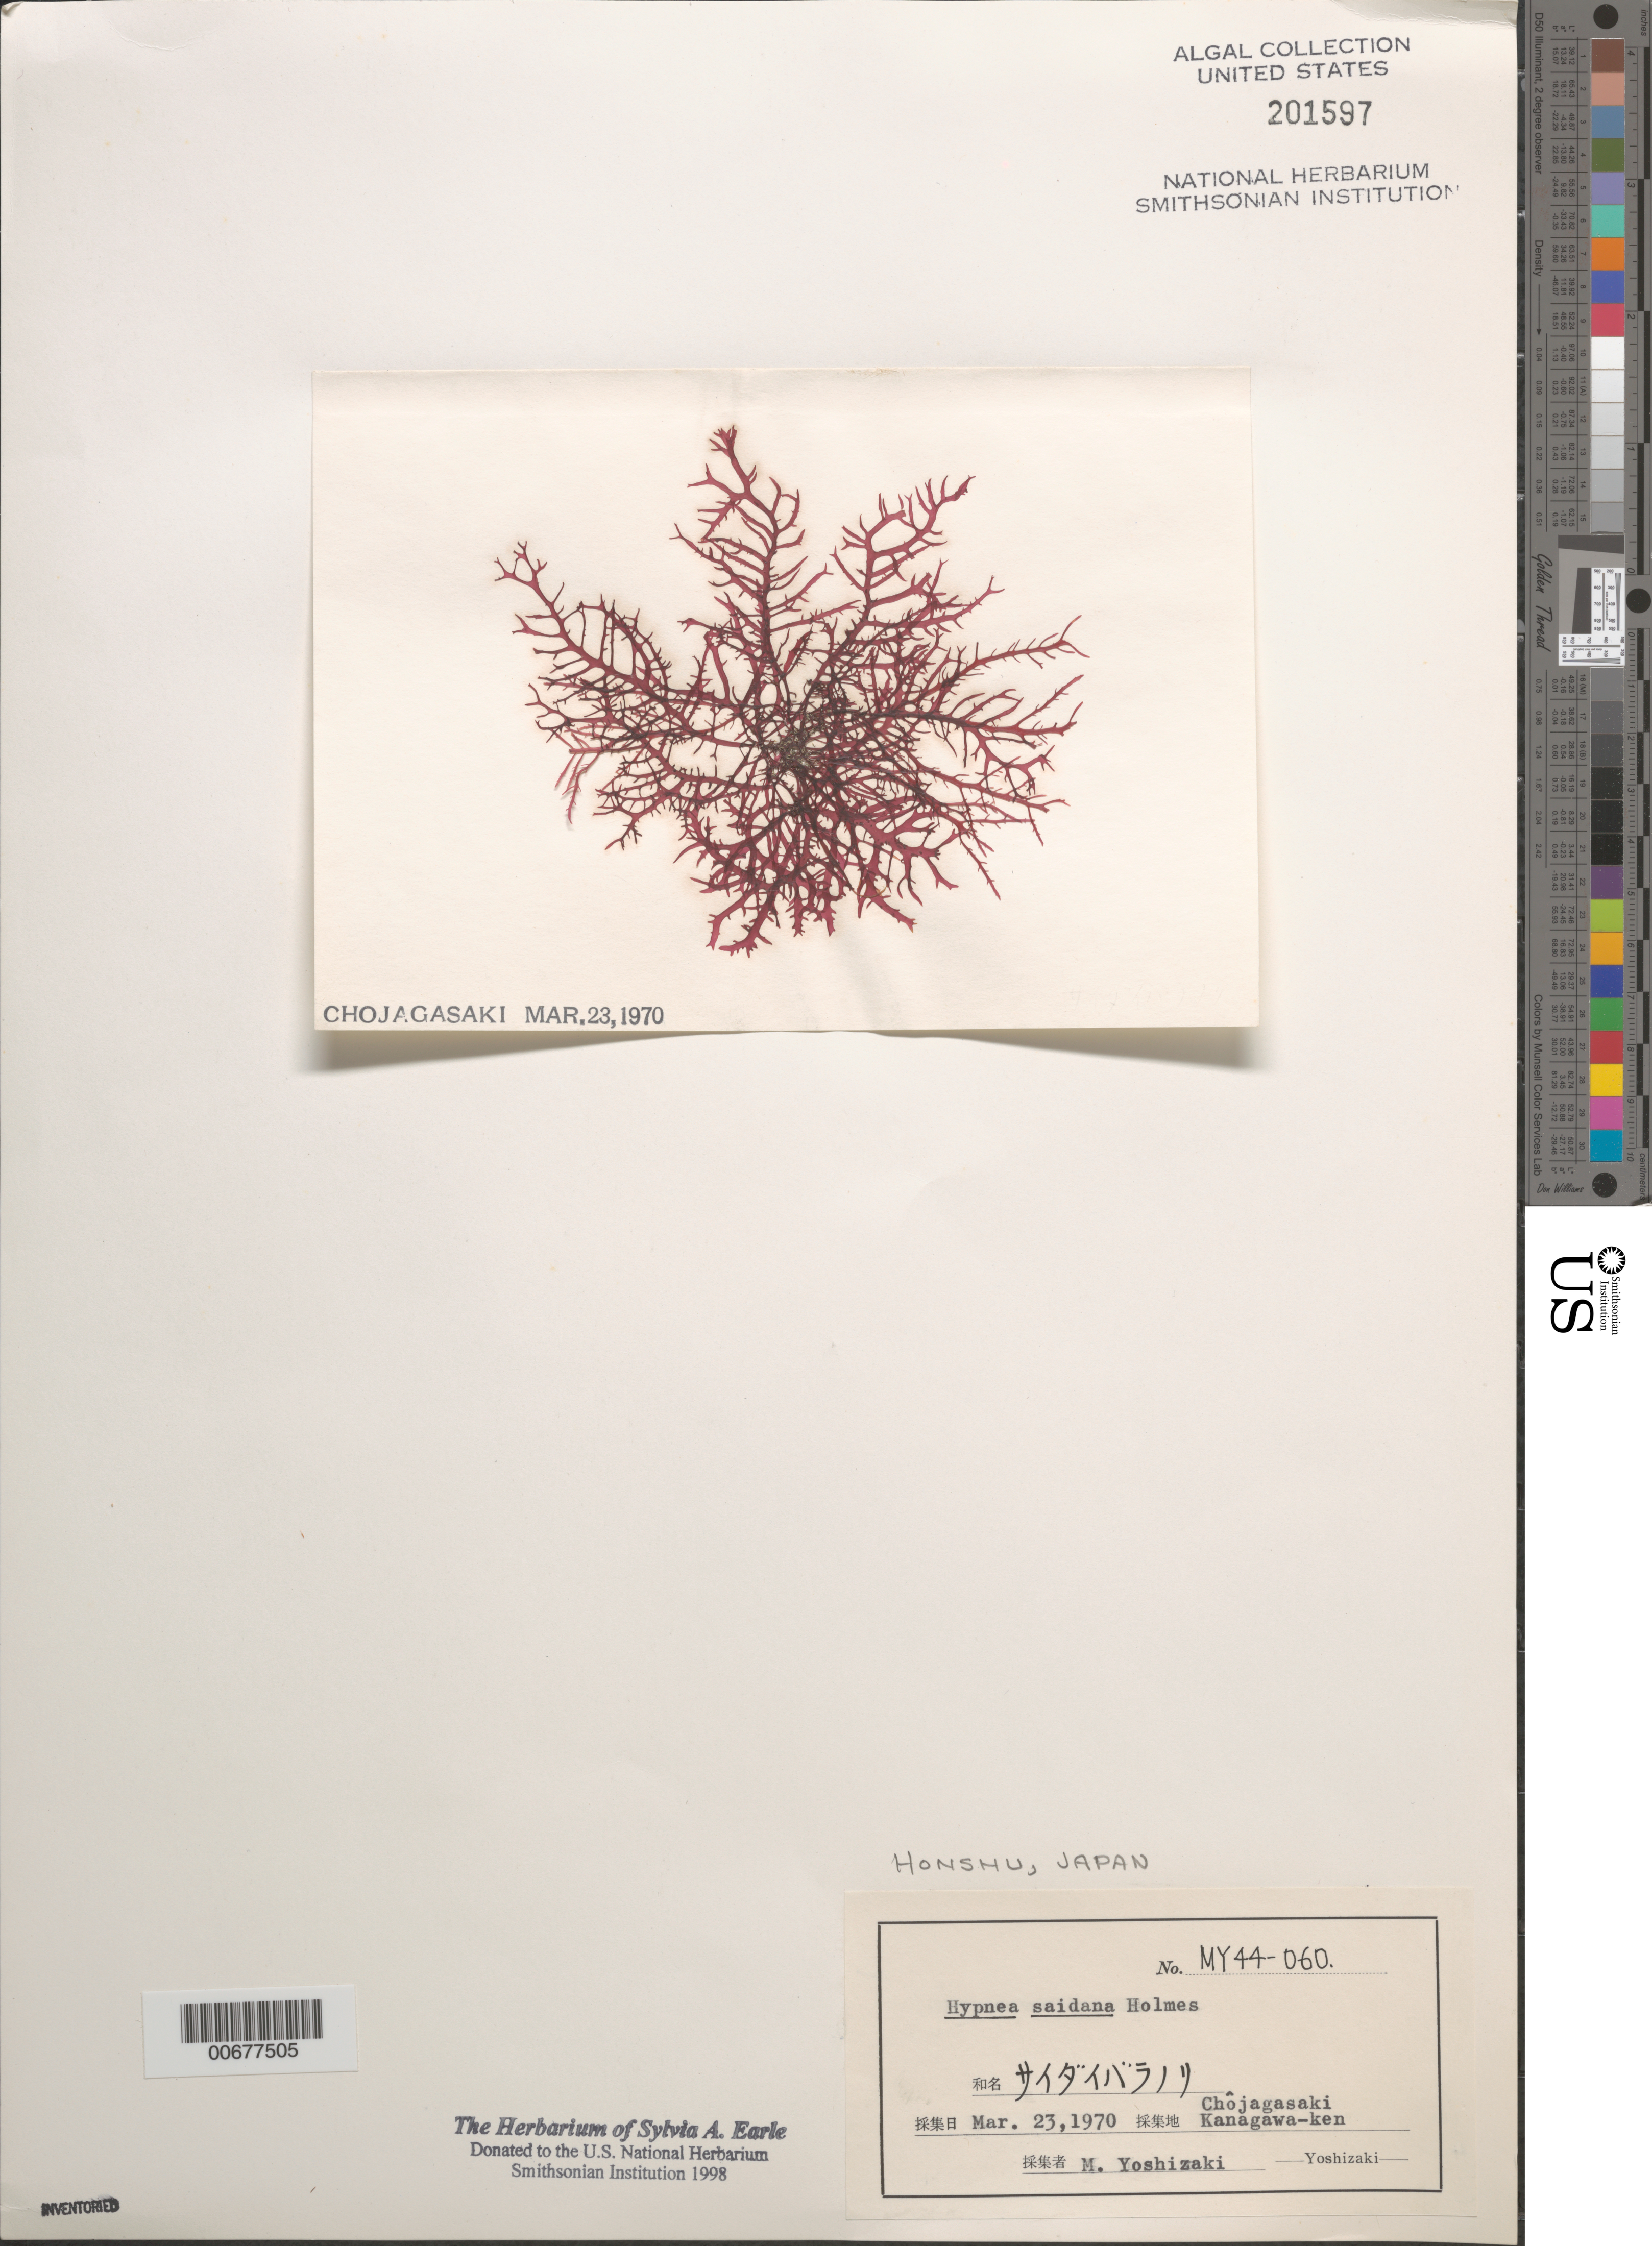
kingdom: Plantae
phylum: Rhodophyta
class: Florideophyceae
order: Gigartinales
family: Cystocloniaceae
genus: Calliblepharis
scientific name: Calliblepharis saidana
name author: (E.M. Holmes) M.Y.Yang & M.S. Kim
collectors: M. Yoshizaki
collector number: MY 44-060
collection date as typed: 23 Mar 1970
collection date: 1970-03-23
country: Japan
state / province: Kanagawa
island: Honshu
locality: Chojagasaki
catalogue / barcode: US 201597